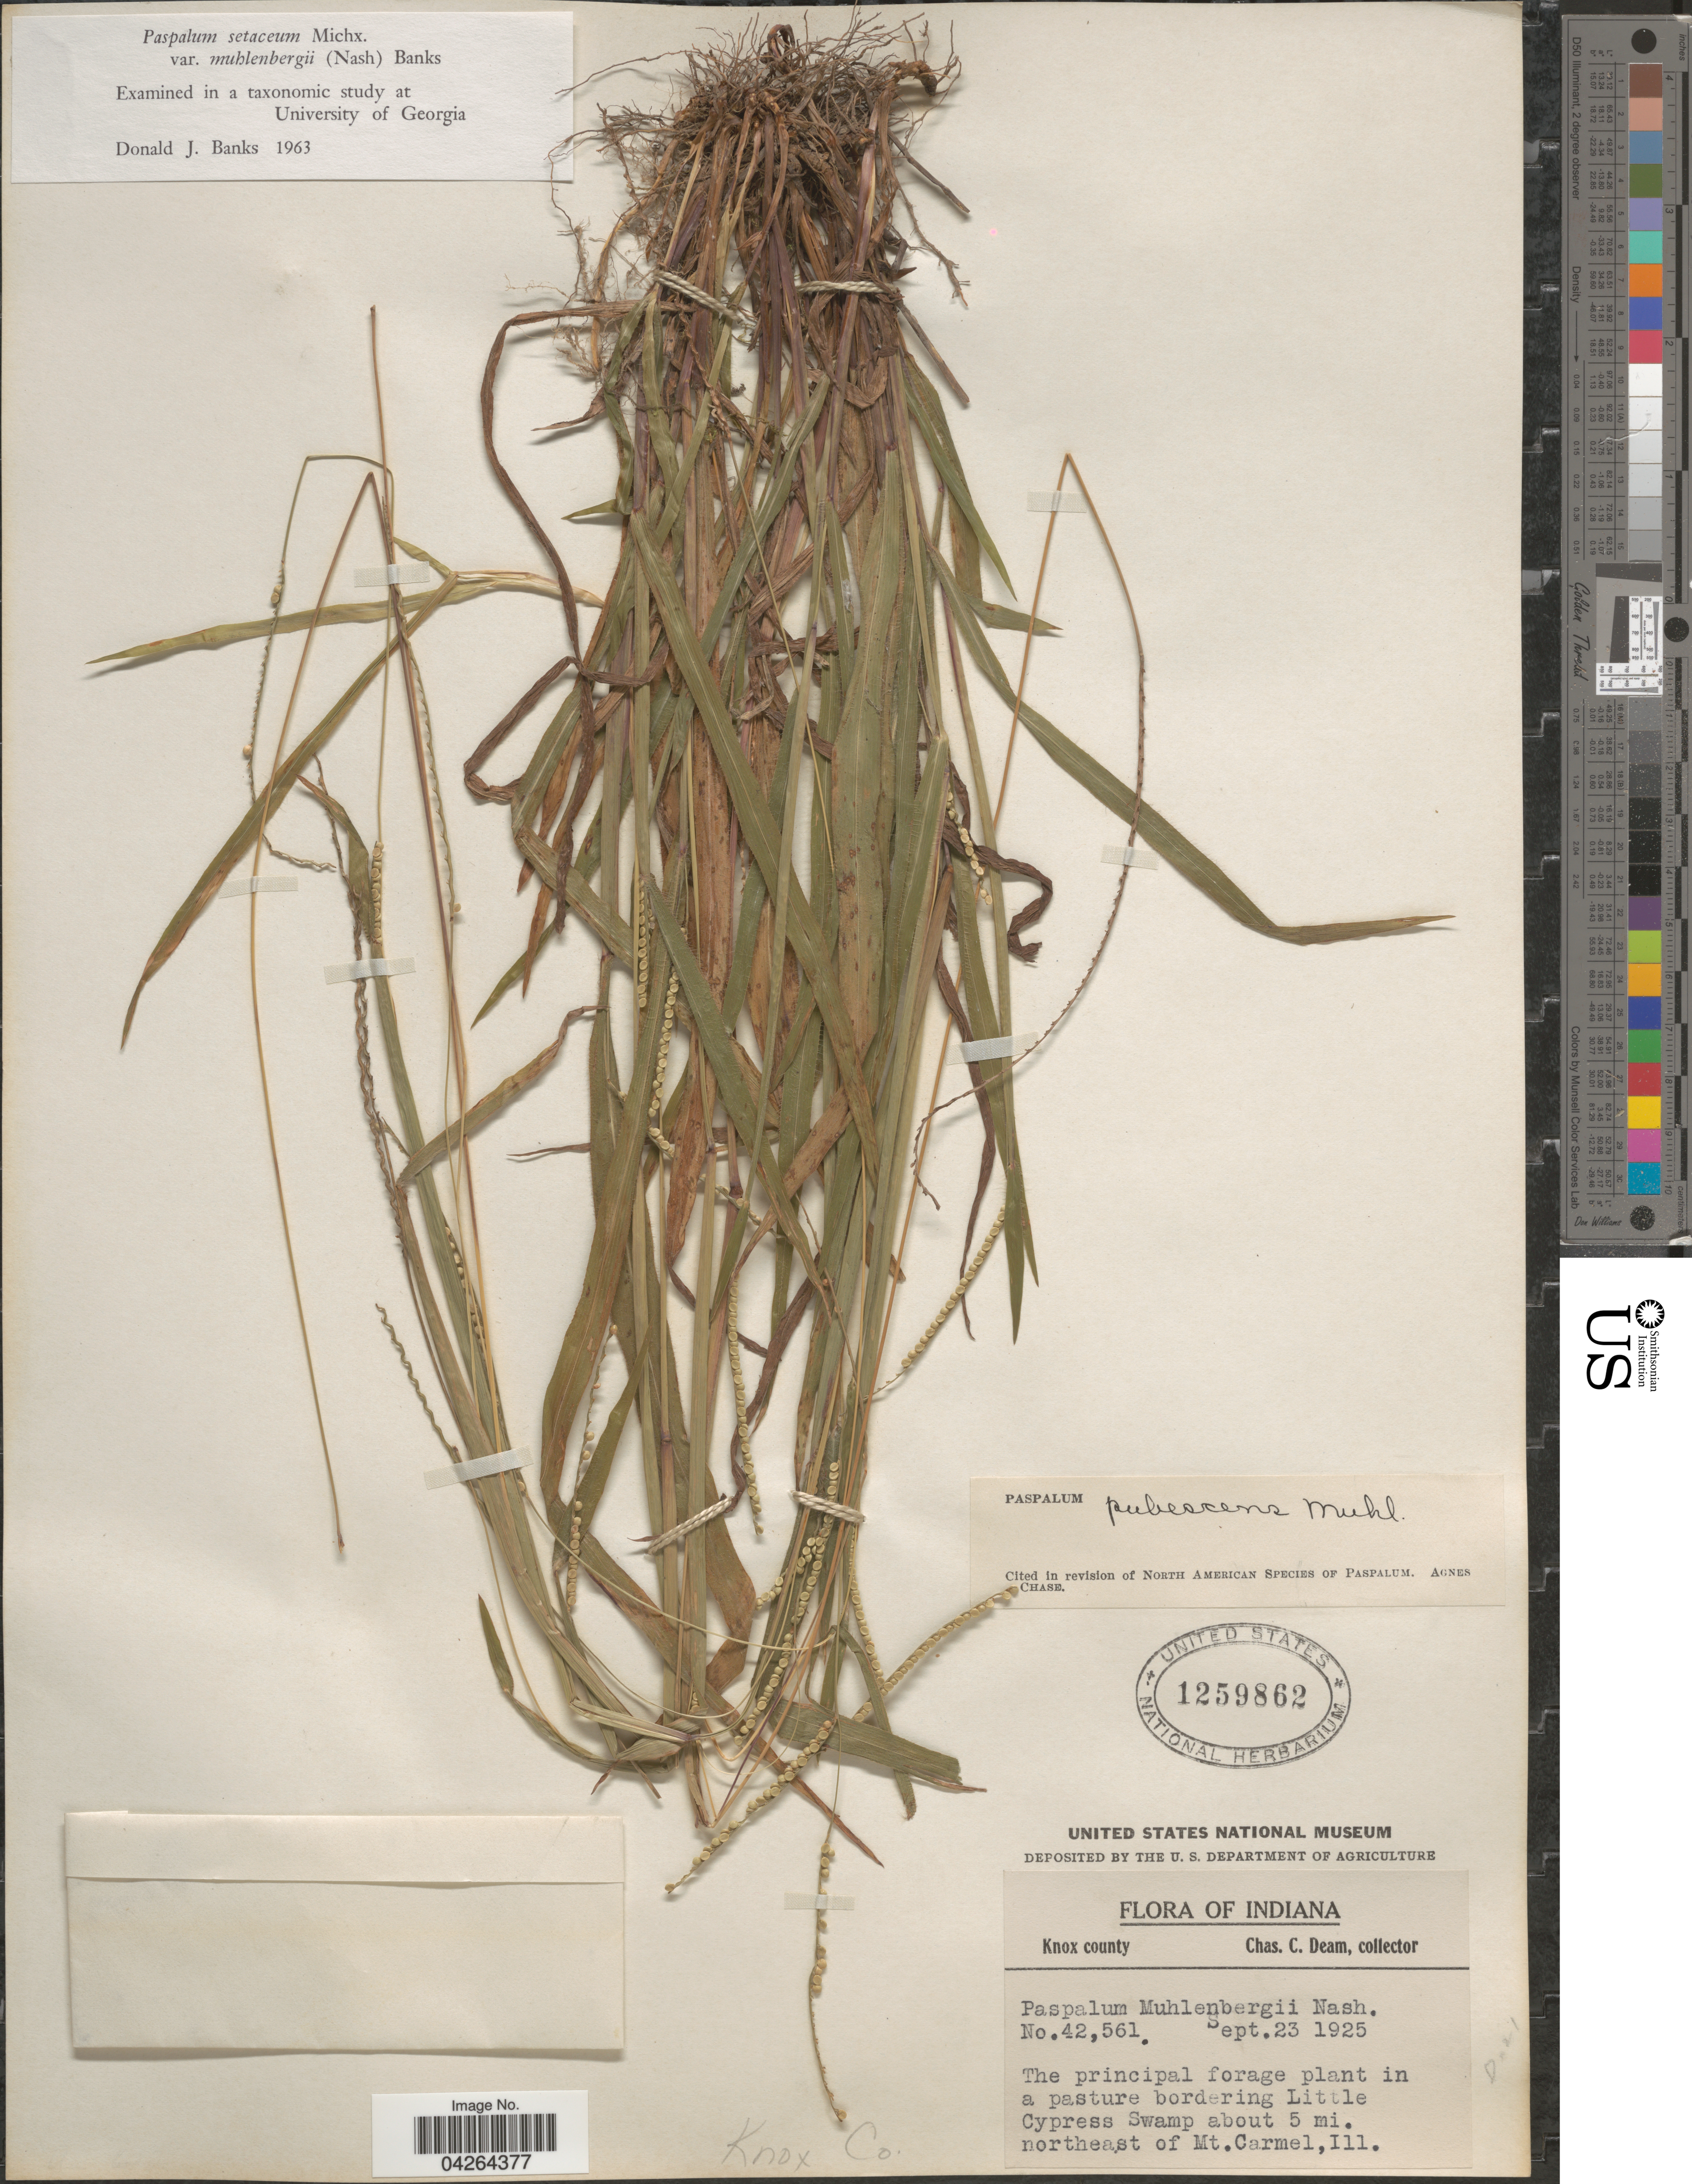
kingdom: Plantae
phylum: Tracheophyta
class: Liliopsida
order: Poales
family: Poaceae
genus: Paspalum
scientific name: Paspalum setaceum var. muhlenbergii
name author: (Nash) D.J. Banks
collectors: C. C. Deam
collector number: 42561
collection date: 1925-09-23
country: United States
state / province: Indiana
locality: Knox county. The principal forage plant in a pasture bordering Little Cypress Swamp about 5 mi. northeast of Mt. Carmel, III.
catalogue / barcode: US 1259862